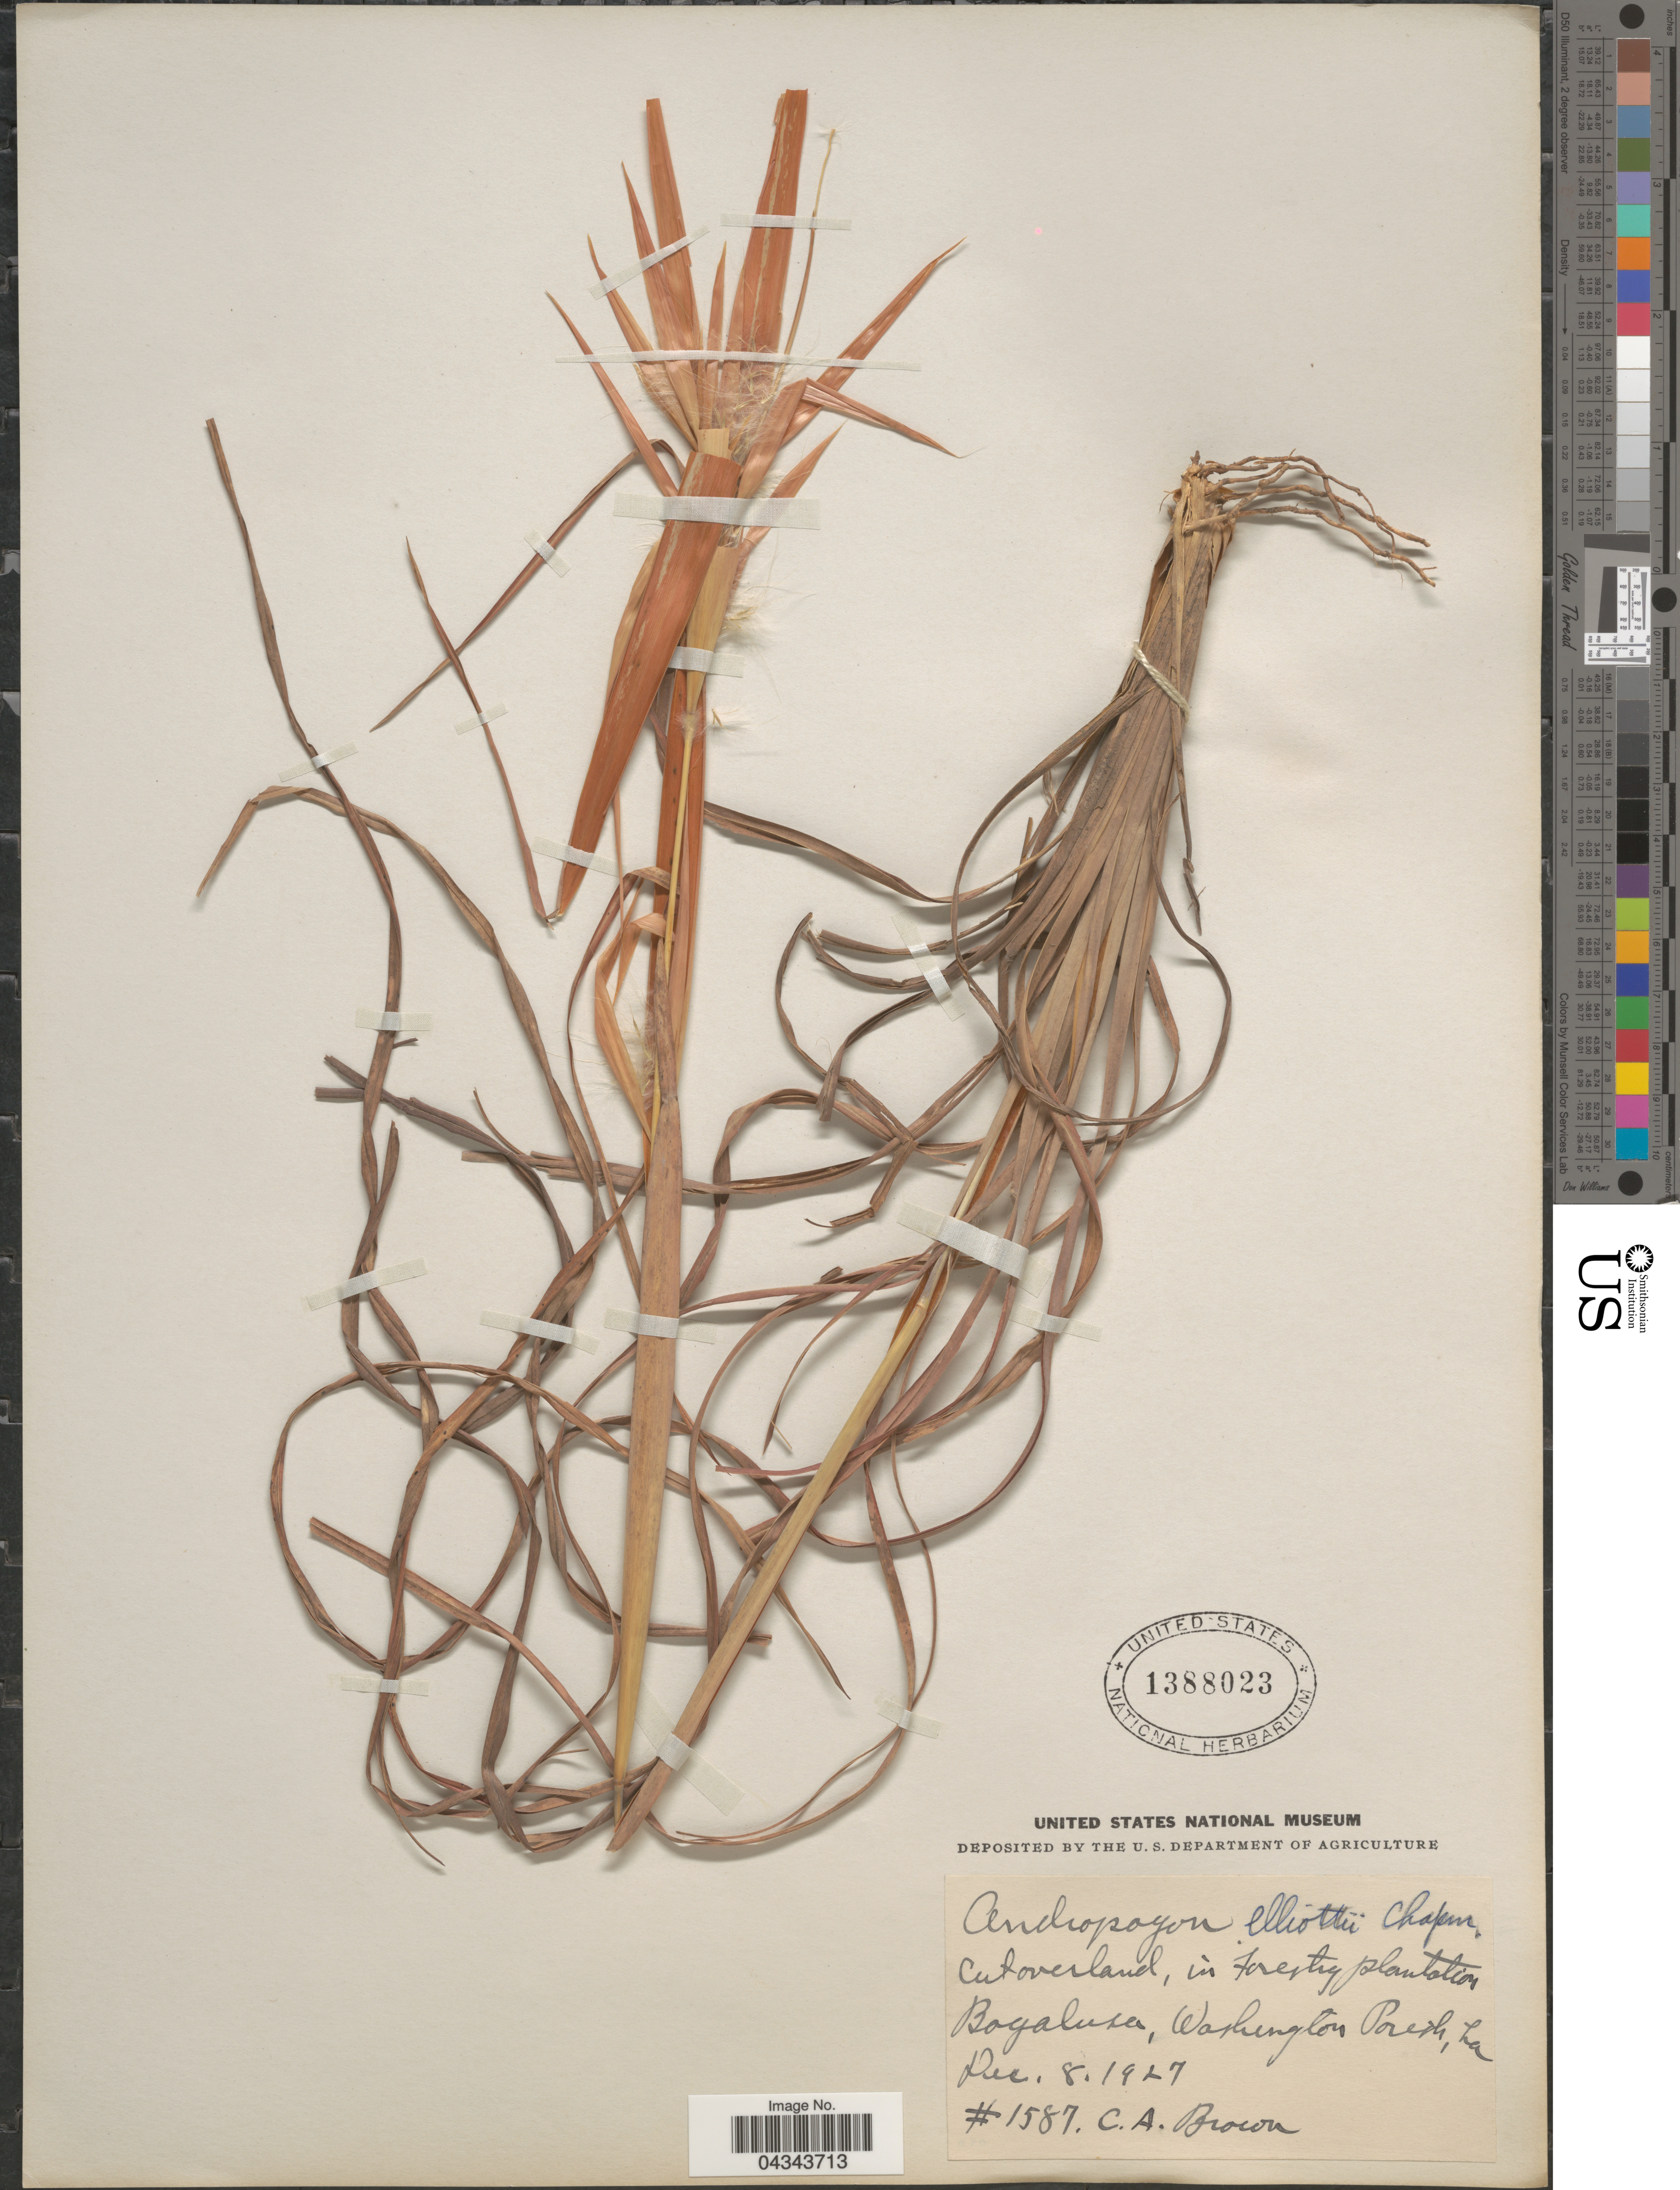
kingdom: Plantae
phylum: Tracheophyta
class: Liliopsida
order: Poales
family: Poaceae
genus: Andropogon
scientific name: Andropogon ternarius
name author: Michx.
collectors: C. A. Brown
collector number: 1587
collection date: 1927-12-08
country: United States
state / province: Louisiana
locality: In Forestry plantation Bogalusa, Washington Parish.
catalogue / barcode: US 1388023